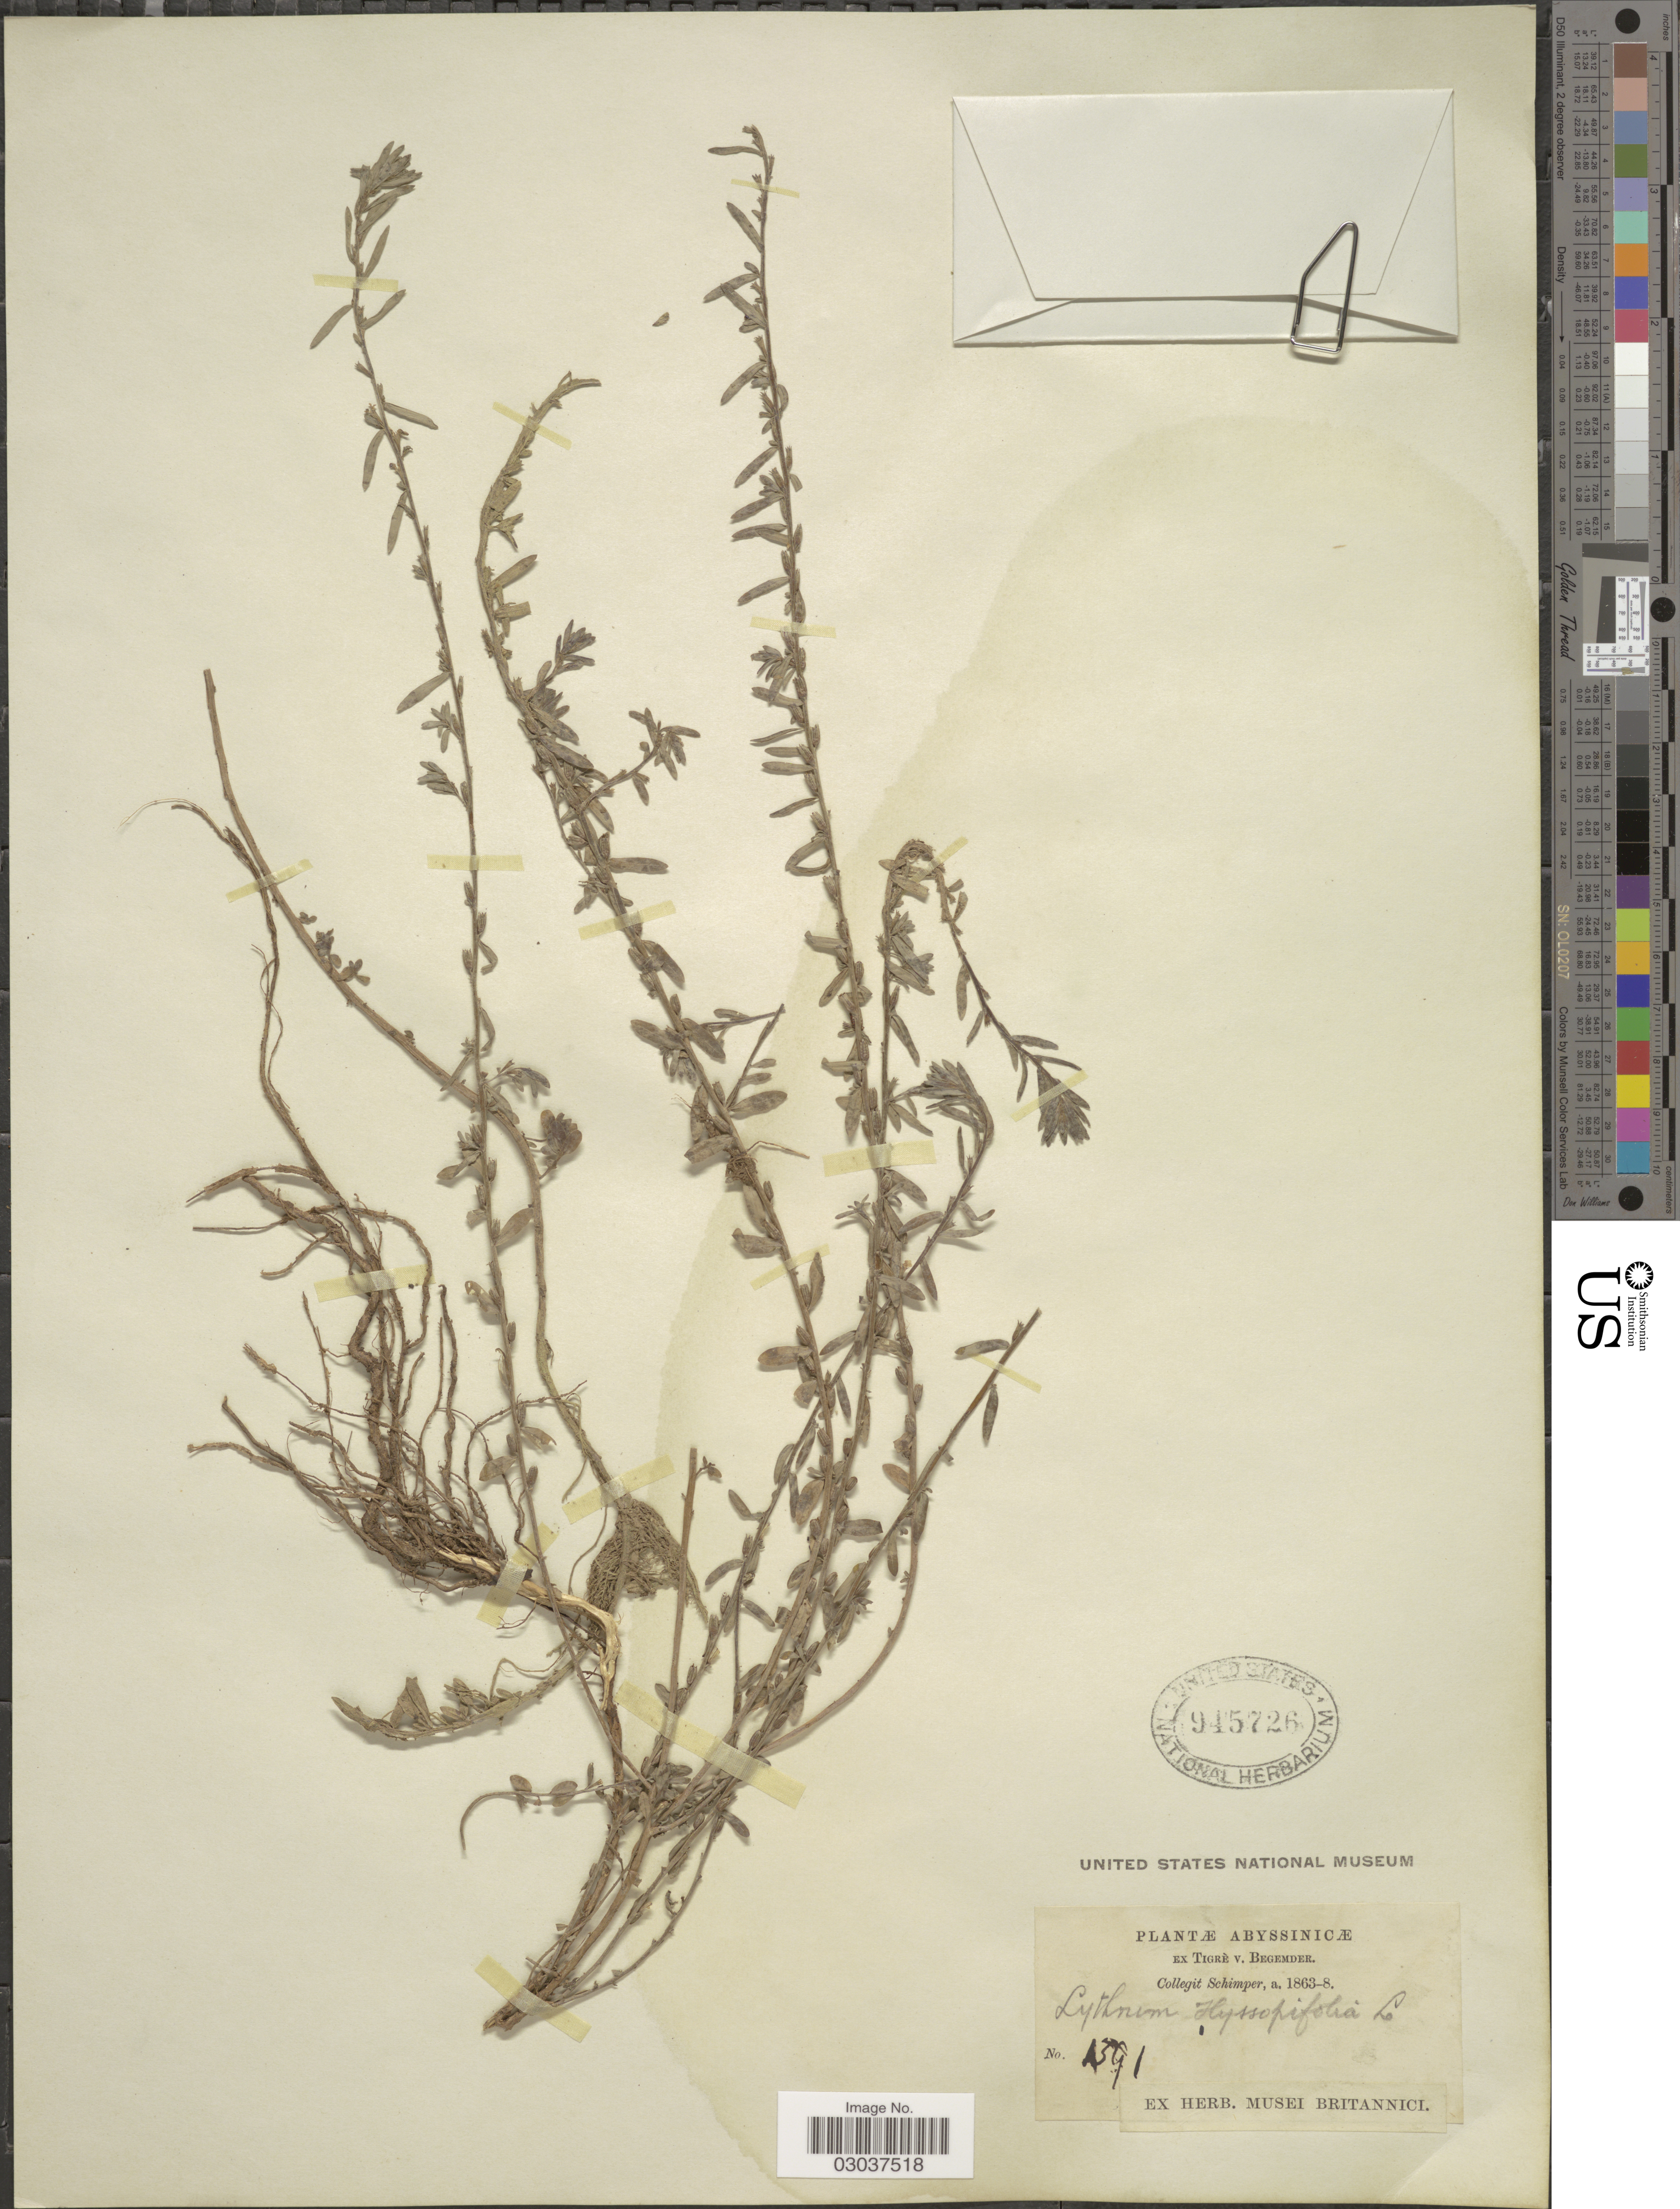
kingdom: Plantae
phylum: Tracheophyta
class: Magnoliopsida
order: Myrtales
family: Lythraceae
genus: Lythrum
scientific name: Lythrum hyssopifolia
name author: L.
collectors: -. Schimper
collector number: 1391*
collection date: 1863/1868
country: Eritrea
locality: Abyssinicae. Ex Tigrè v. Begemder. [unsure placement]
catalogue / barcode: US 945726